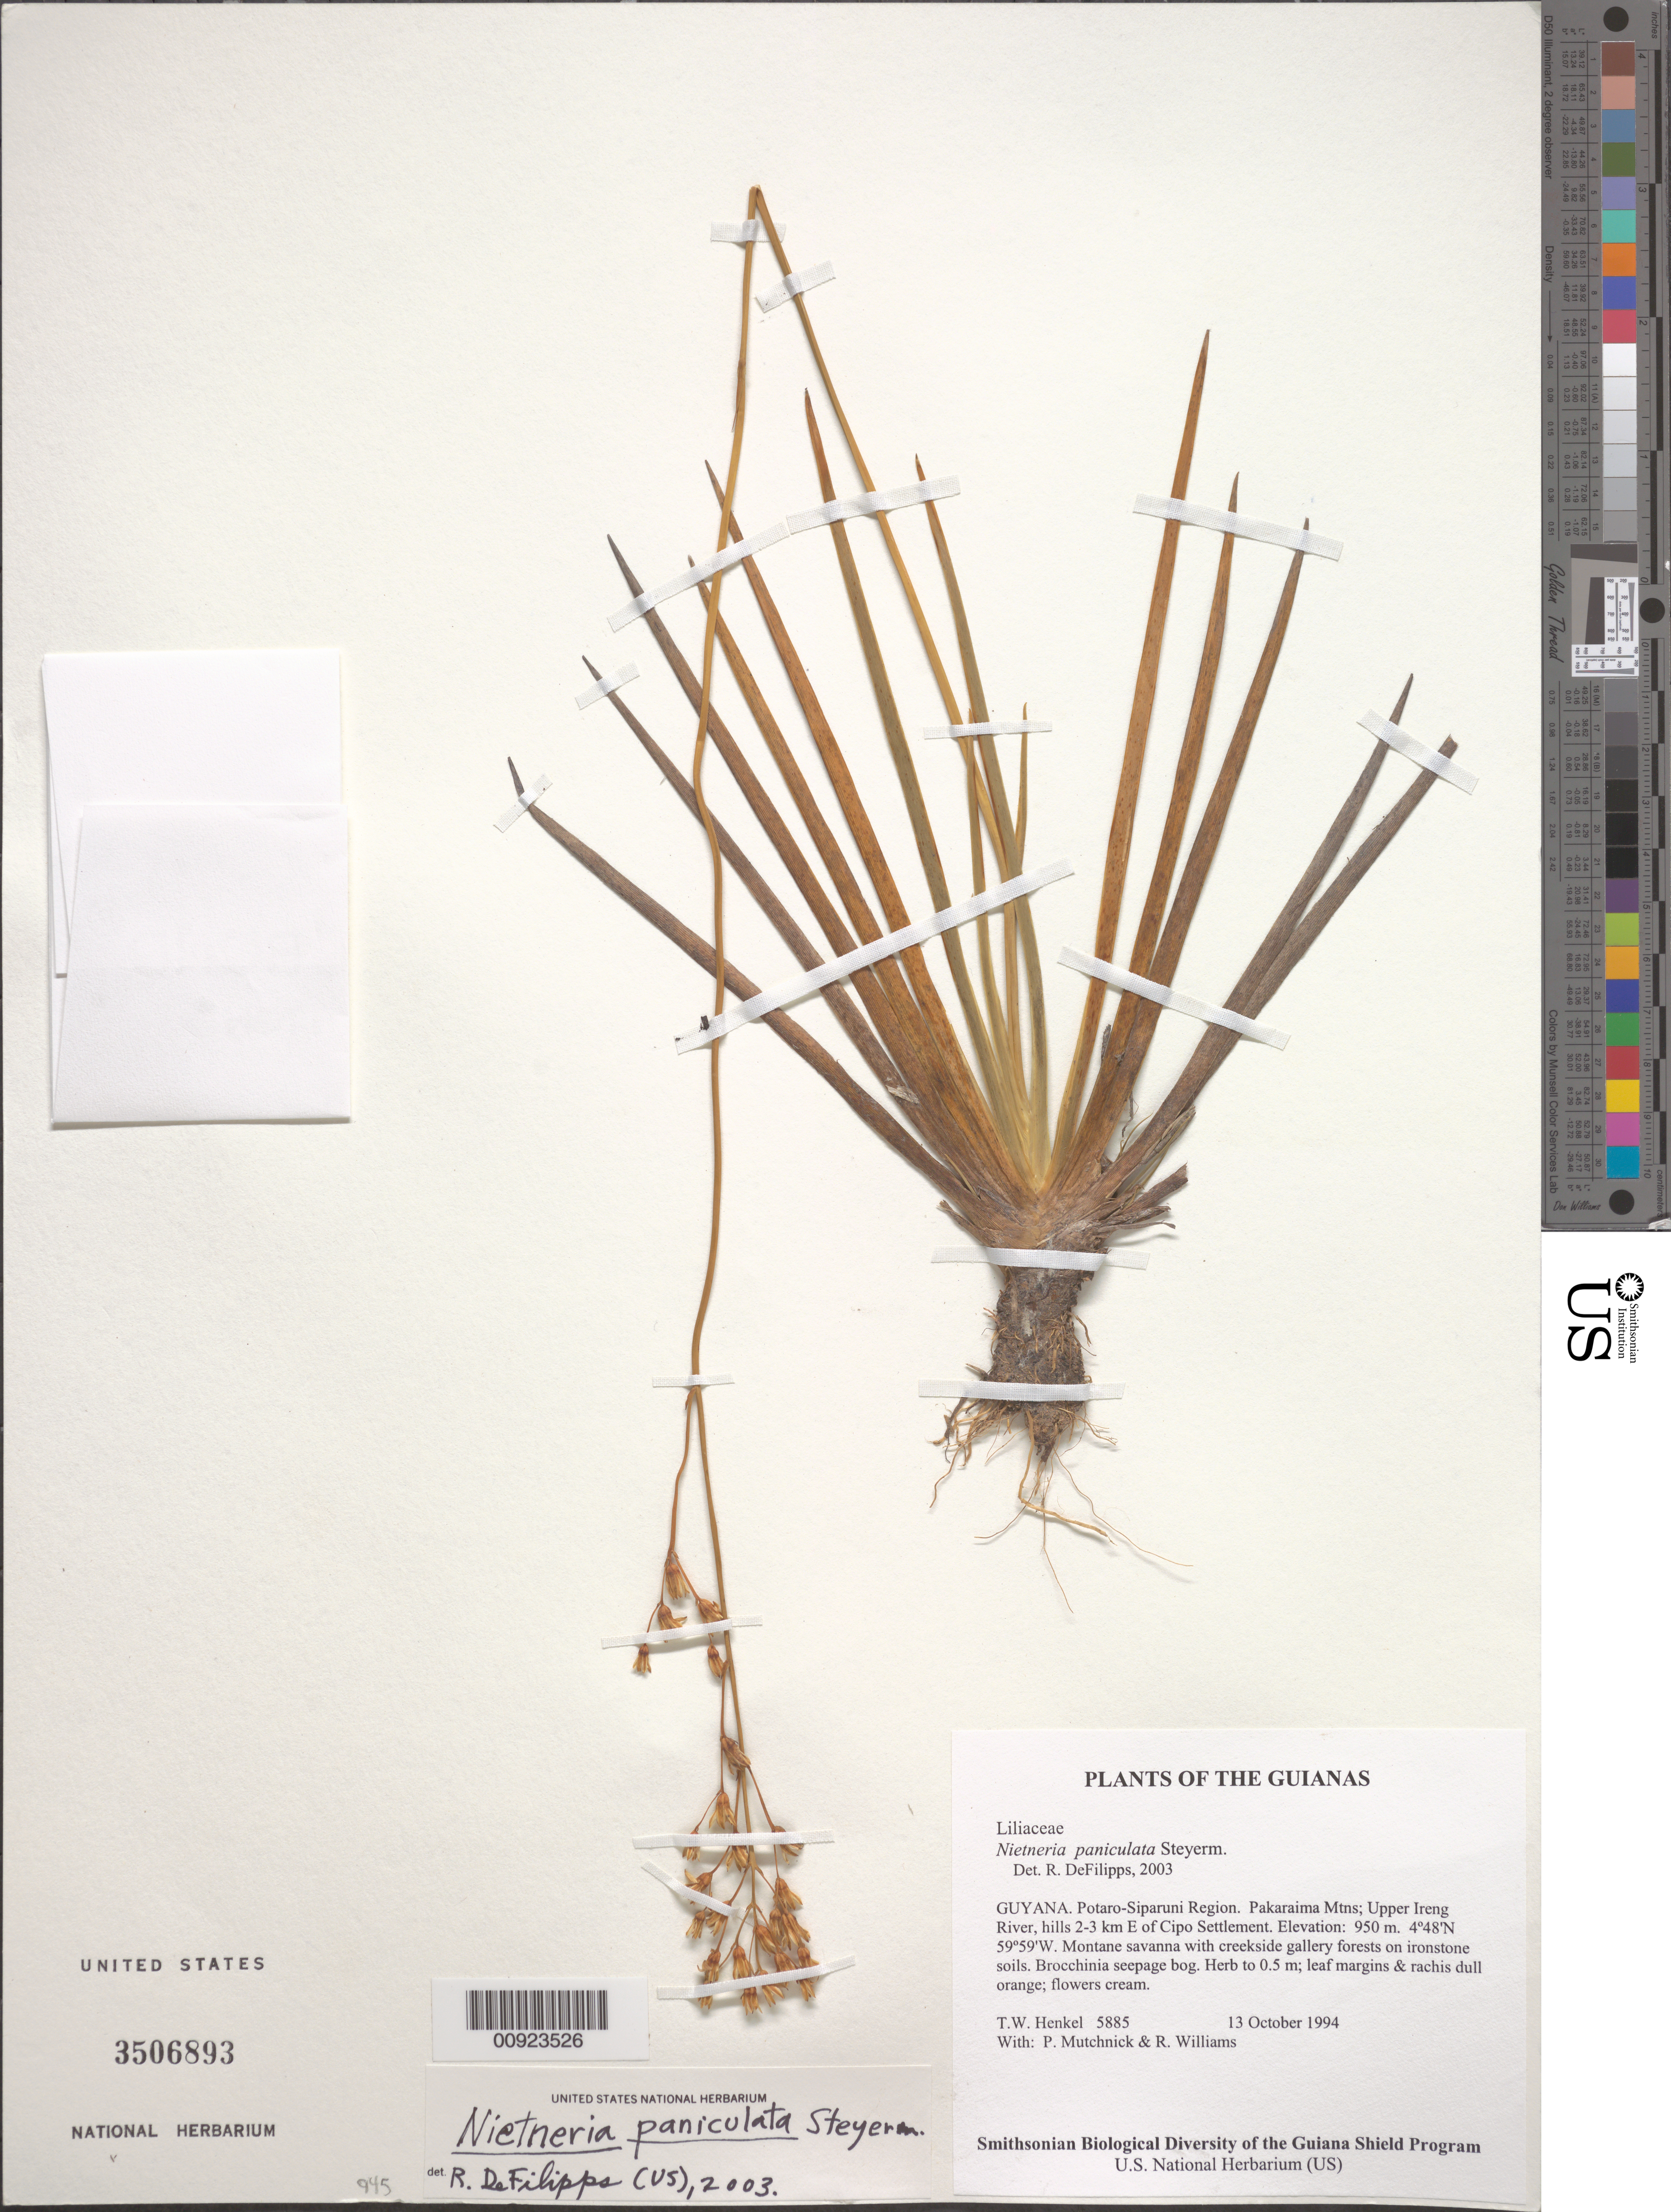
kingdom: Plantae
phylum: Tracheophyta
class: Liliopsida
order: Dioscoreales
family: Nartheciaceae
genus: Nietneria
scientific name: Nietneria paniculata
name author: Steyerm.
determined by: DeFilipps, R. A.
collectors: T. Henkel, P. Mutchnick & R. Williams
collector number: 5885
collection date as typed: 13 October 1994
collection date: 1994-10-13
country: Guyana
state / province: Potaro-Siparuni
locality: Pakaraima Mtns; Upper Ireng River, hills 2-3 km E of Cipo Settlement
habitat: Montane savanna with creekside gallery forests on ironstone soils. Brocchinia seepage bog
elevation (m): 950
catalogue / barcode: US 3506893